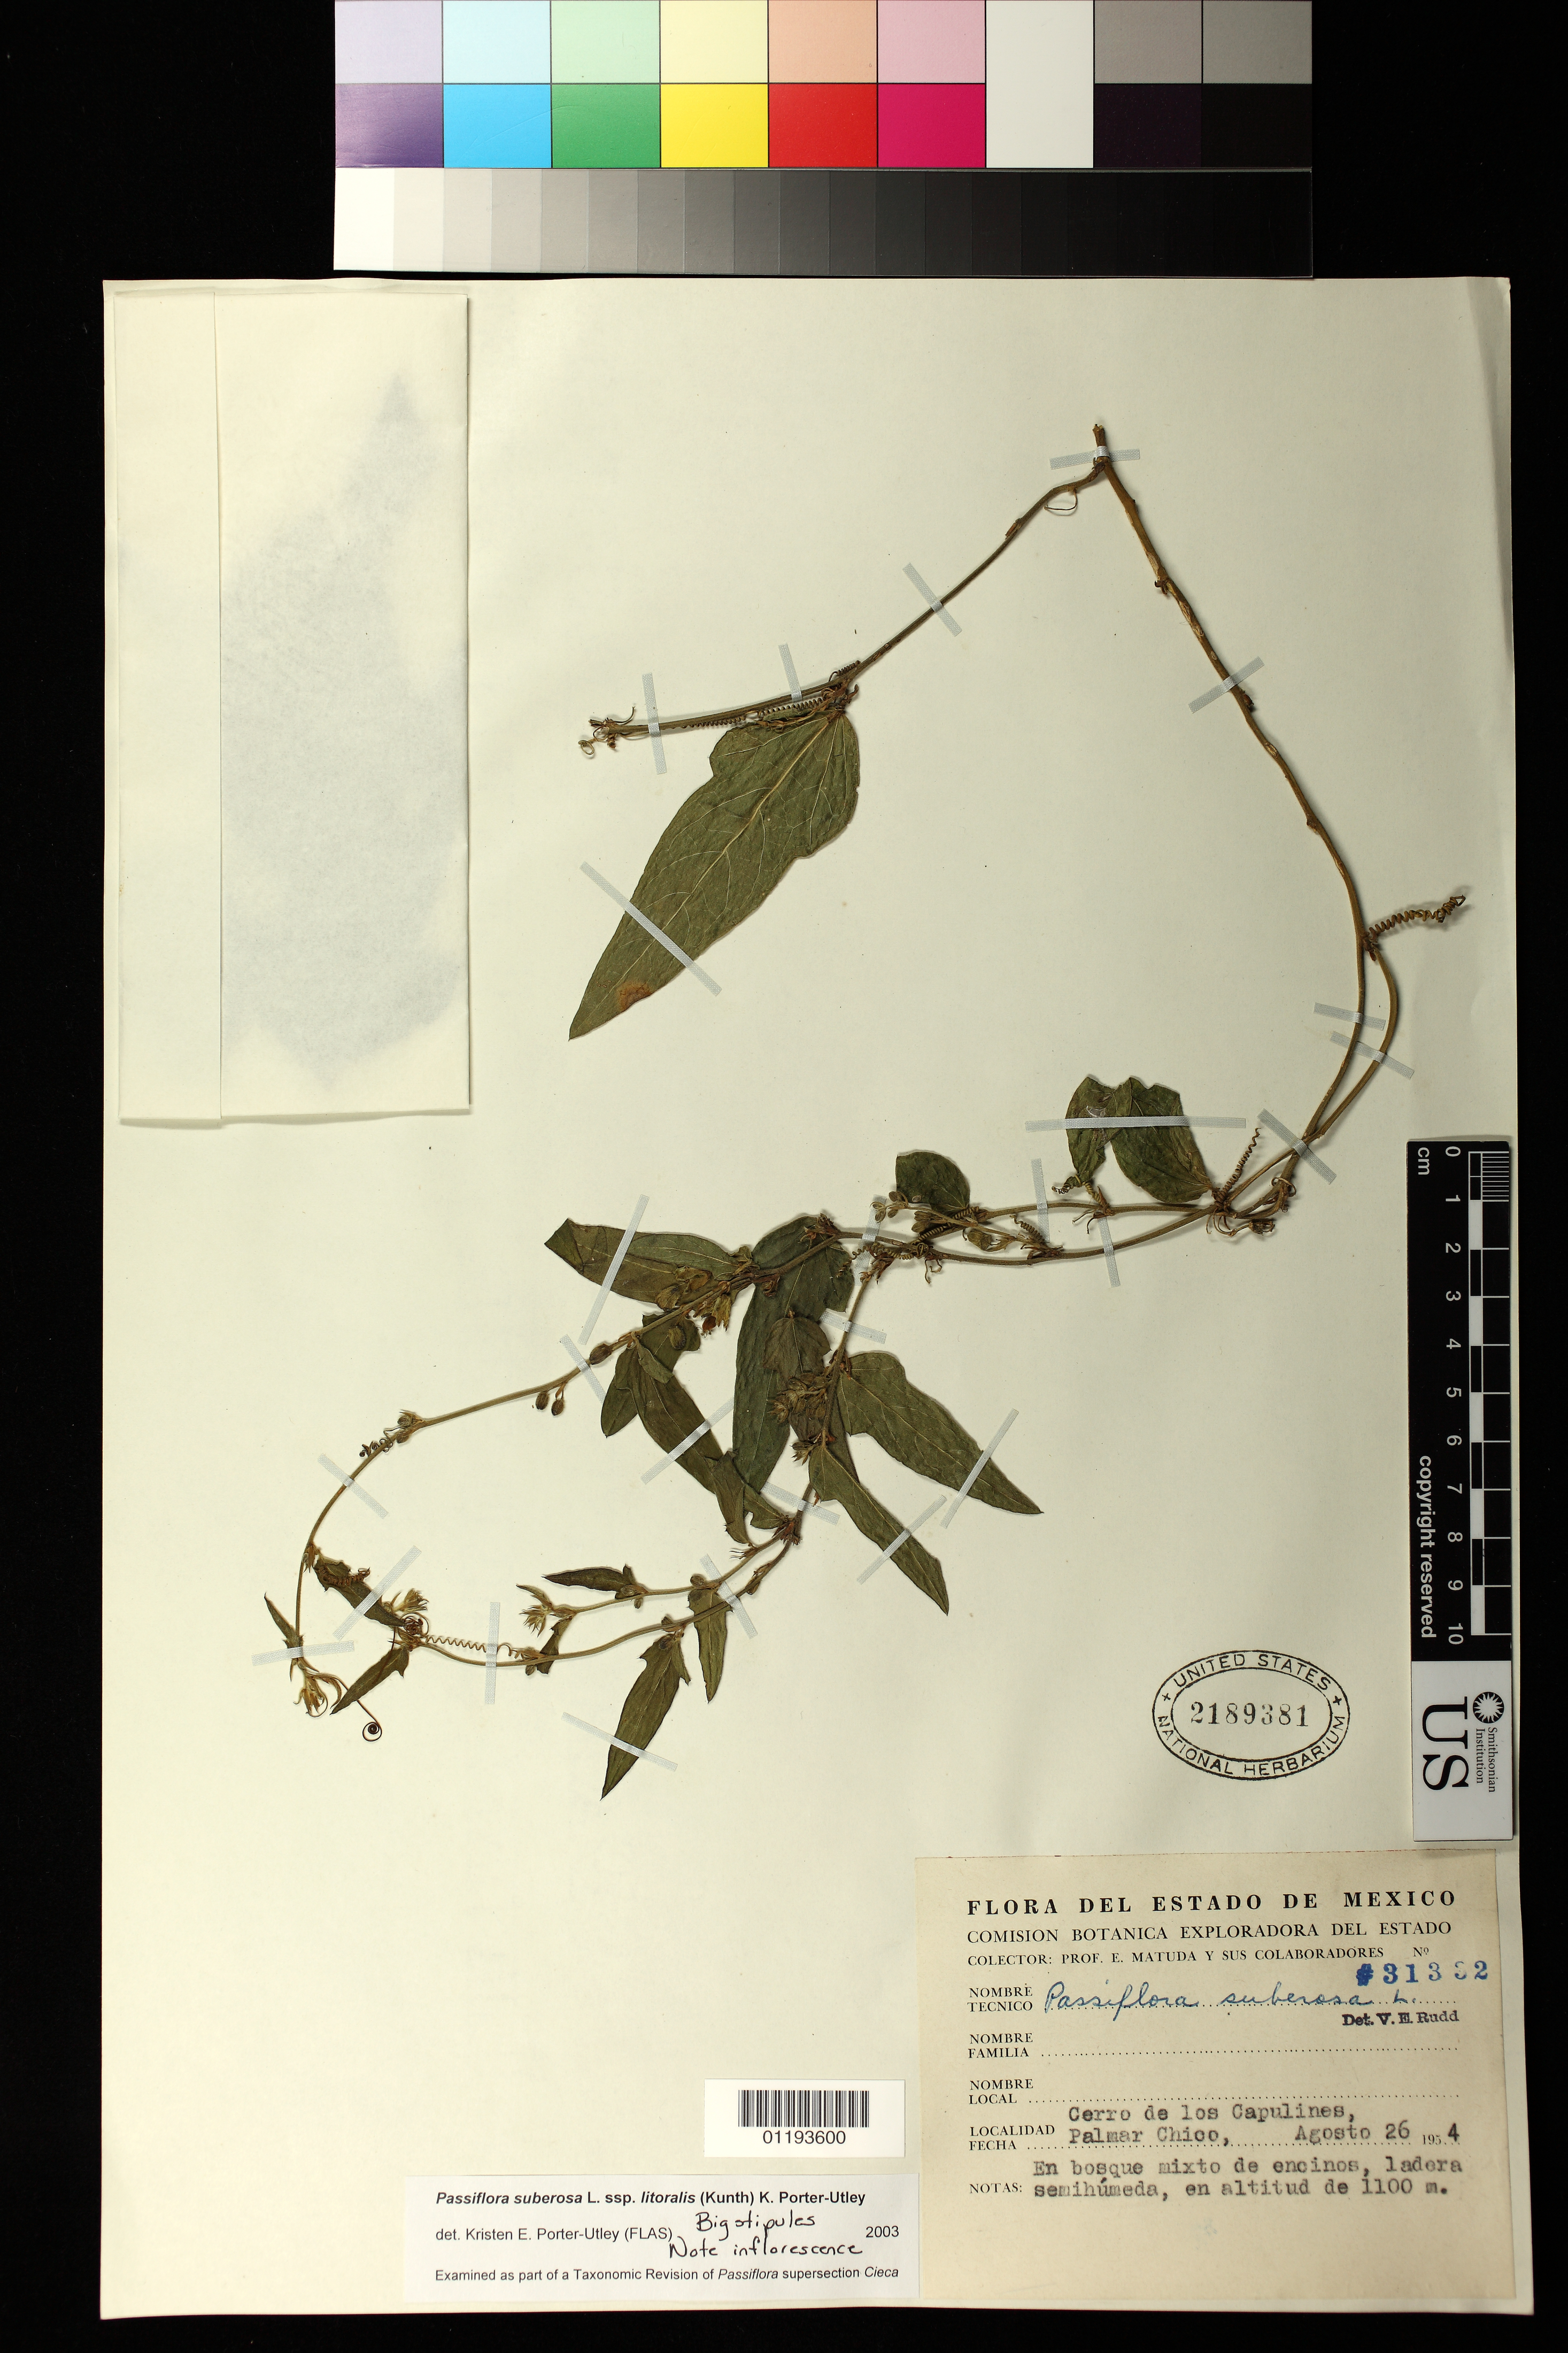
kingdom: Plantae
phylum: Tracheophyta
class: Magnoliopsida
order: Malpighiales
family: Passifloraceae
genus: Passiflora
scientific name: Passiflora suberosa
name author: L.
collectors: E. Matuda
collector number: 31332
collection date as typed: Aug 26 1954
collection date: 1954-08-26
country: Mexico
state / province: México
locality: Cerro de los Capulines, Palmar Chico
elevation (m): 1100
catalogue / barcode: US 2189381